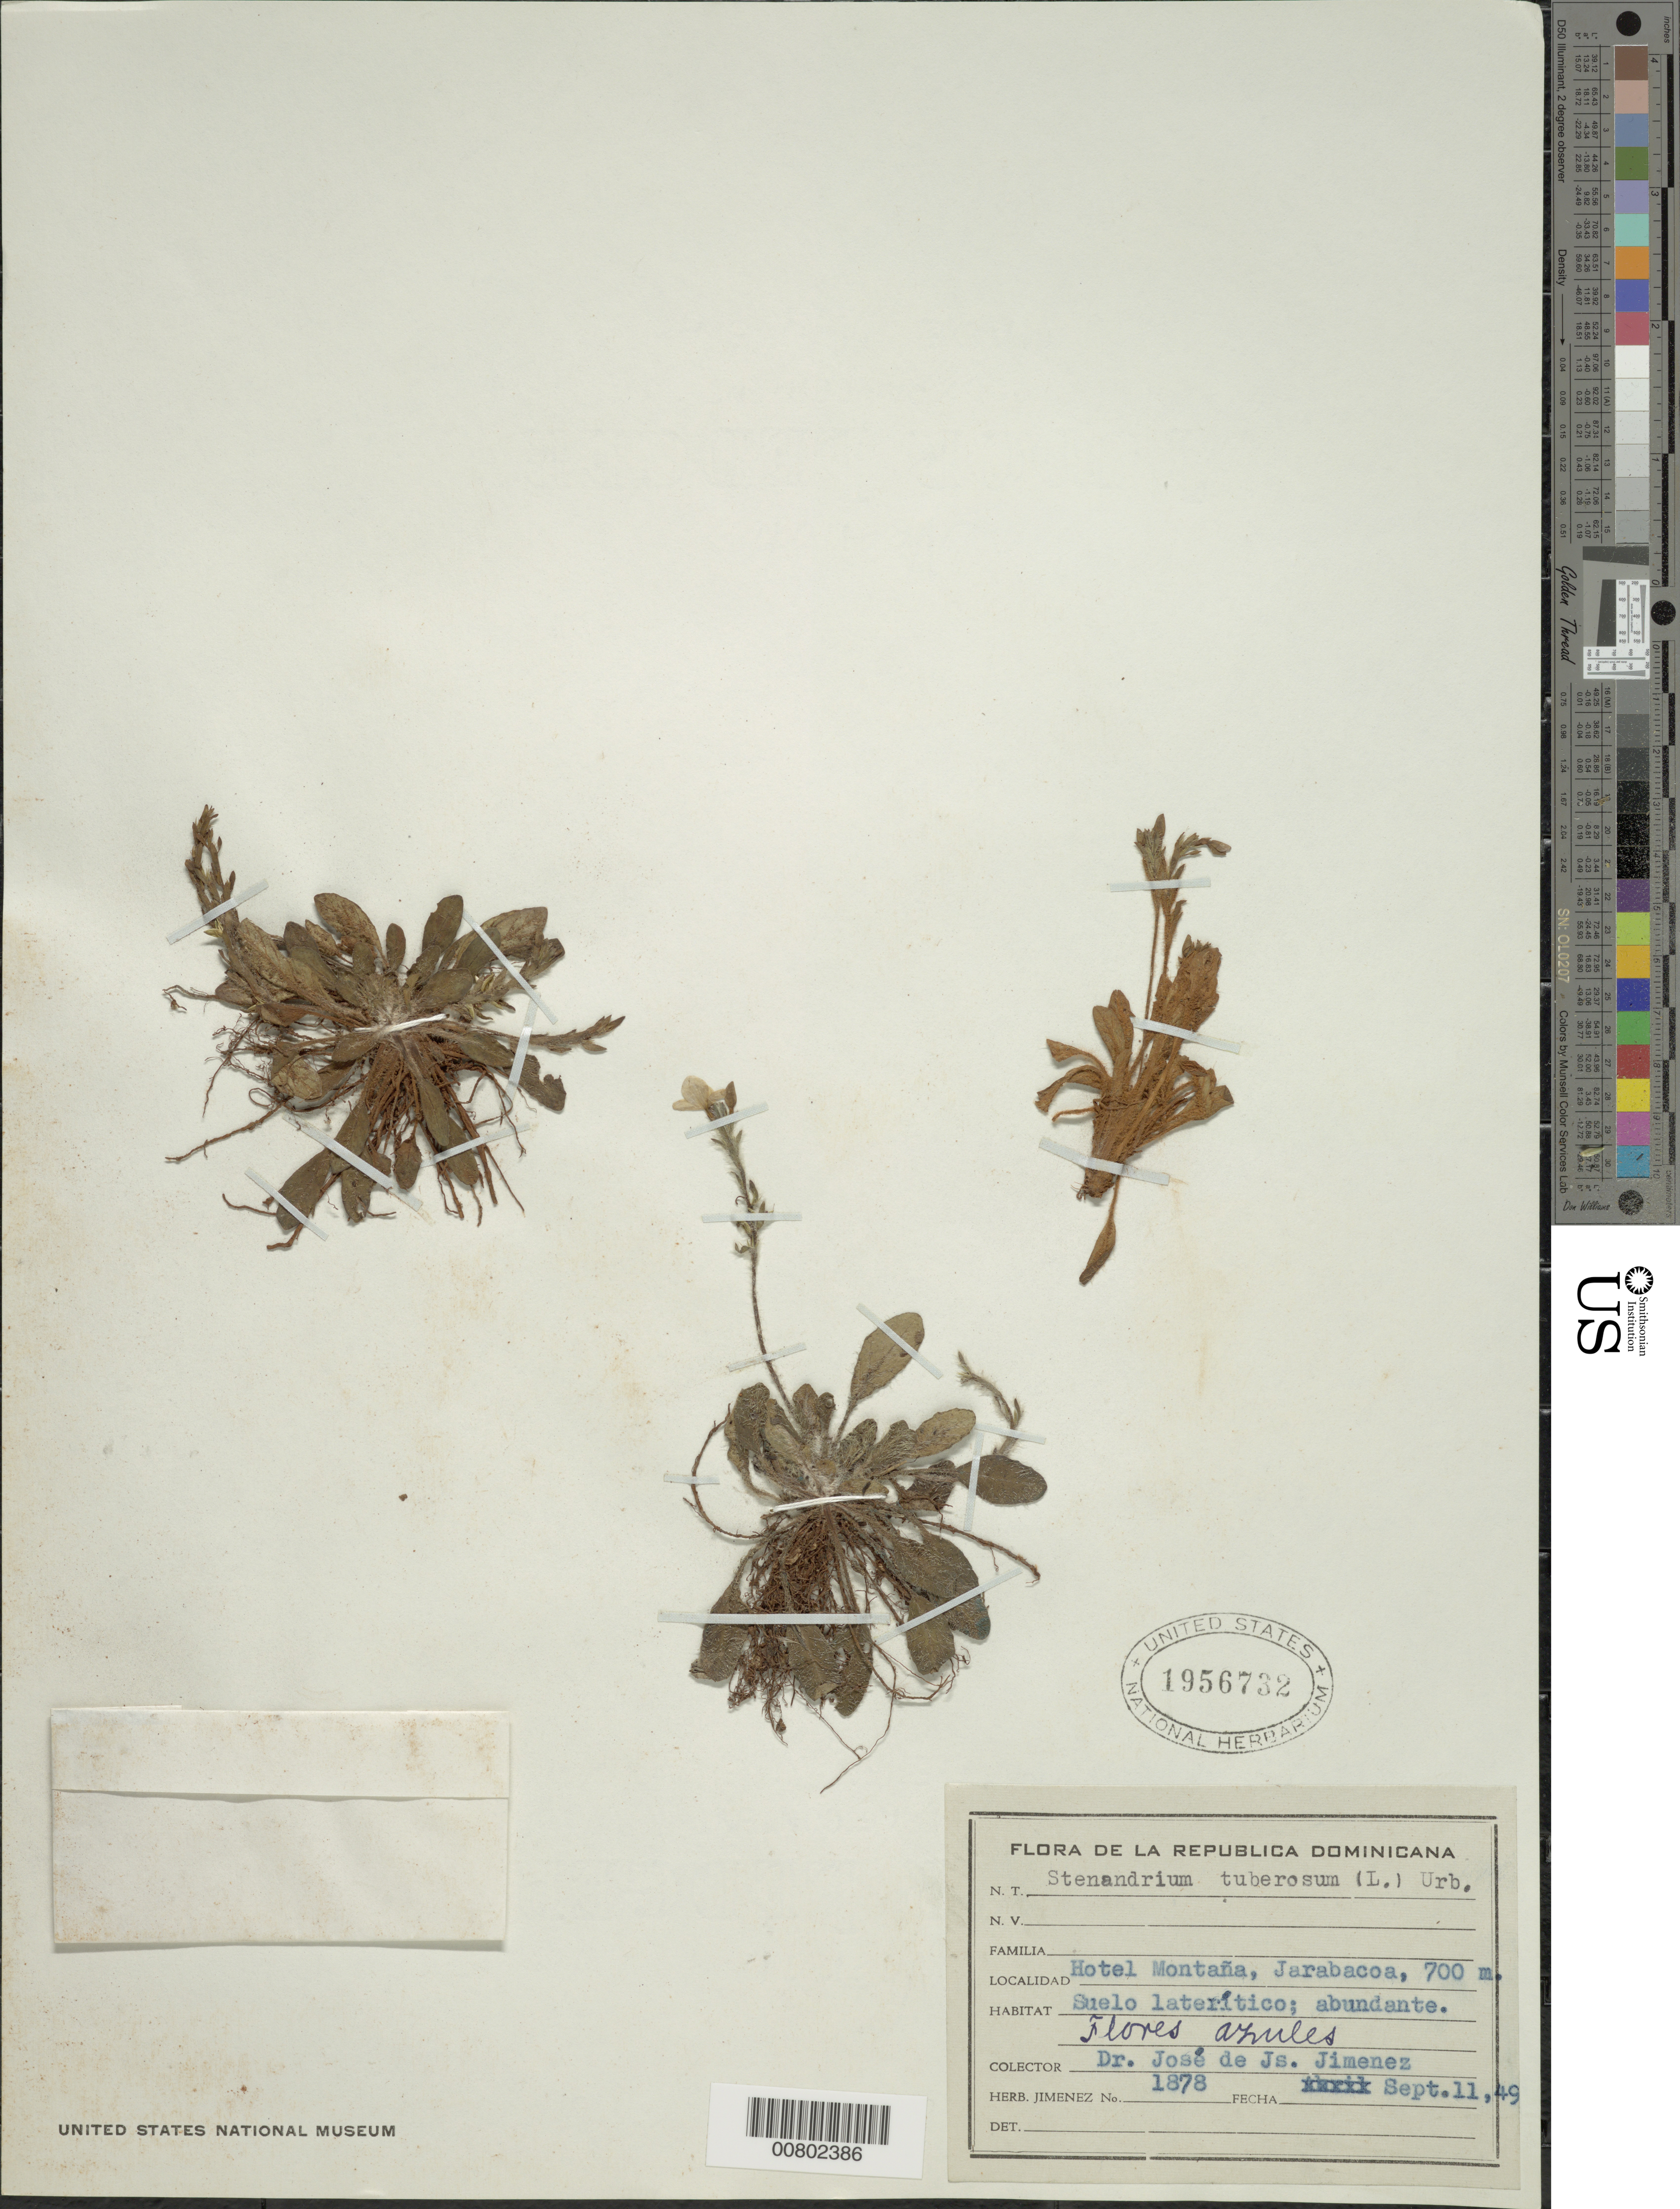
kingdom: Plantae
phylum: Tracheophyta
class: Magnoliopsida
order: Lamiales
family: Acanthaceae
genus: Stenandrium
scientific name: Stenandrium tuberosum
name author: (L.) Urb.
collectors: J. J. Jiménez Almonte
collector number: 1878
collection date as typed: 11 Sep 1949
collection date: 1949-09-11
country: Dominican Republic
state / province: La Vega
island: Hispaniola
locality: Jarabacoa, Hotel Montaña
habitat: Suelo laterítico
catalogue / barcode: US 1956732